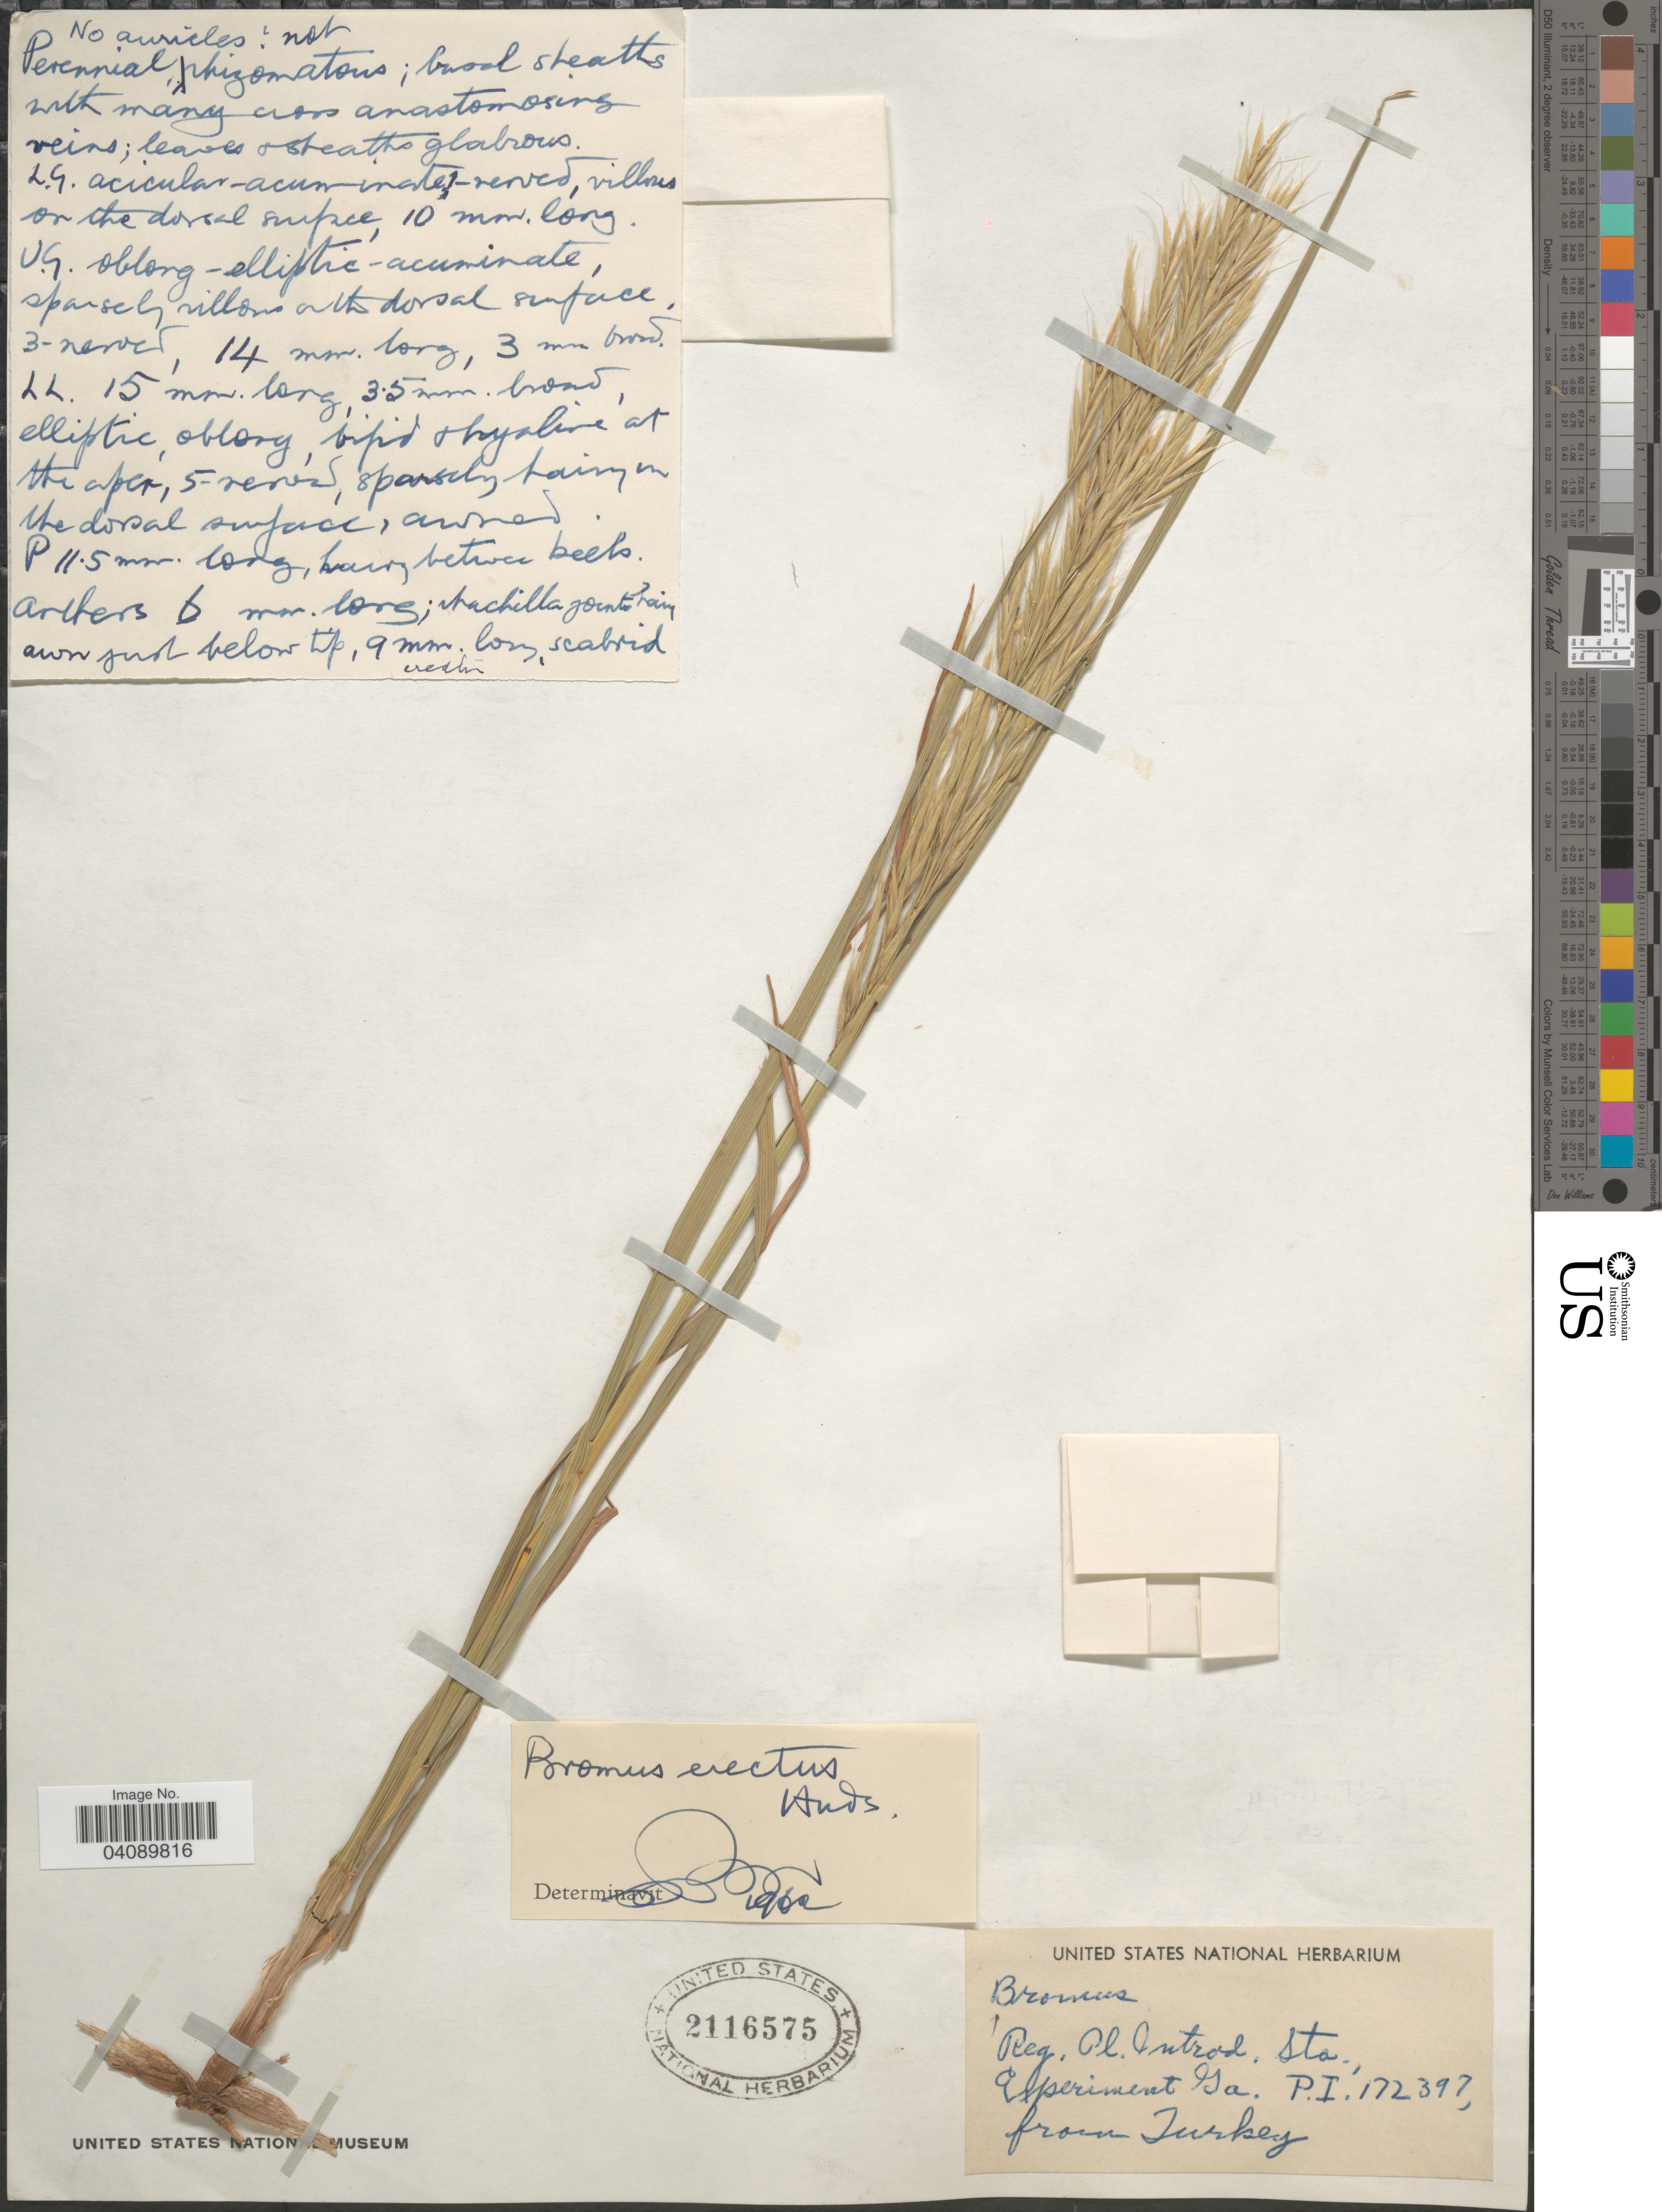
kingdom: Plantae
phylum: Tracheophyta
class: Liliopsida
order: Poales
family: Poaceae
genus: Bromus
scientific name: Bromus erectus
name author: Huds.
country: United States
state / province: Georgia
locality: Reg. Pl. Introd. Sta., Experiment.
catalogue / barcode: US 2116575